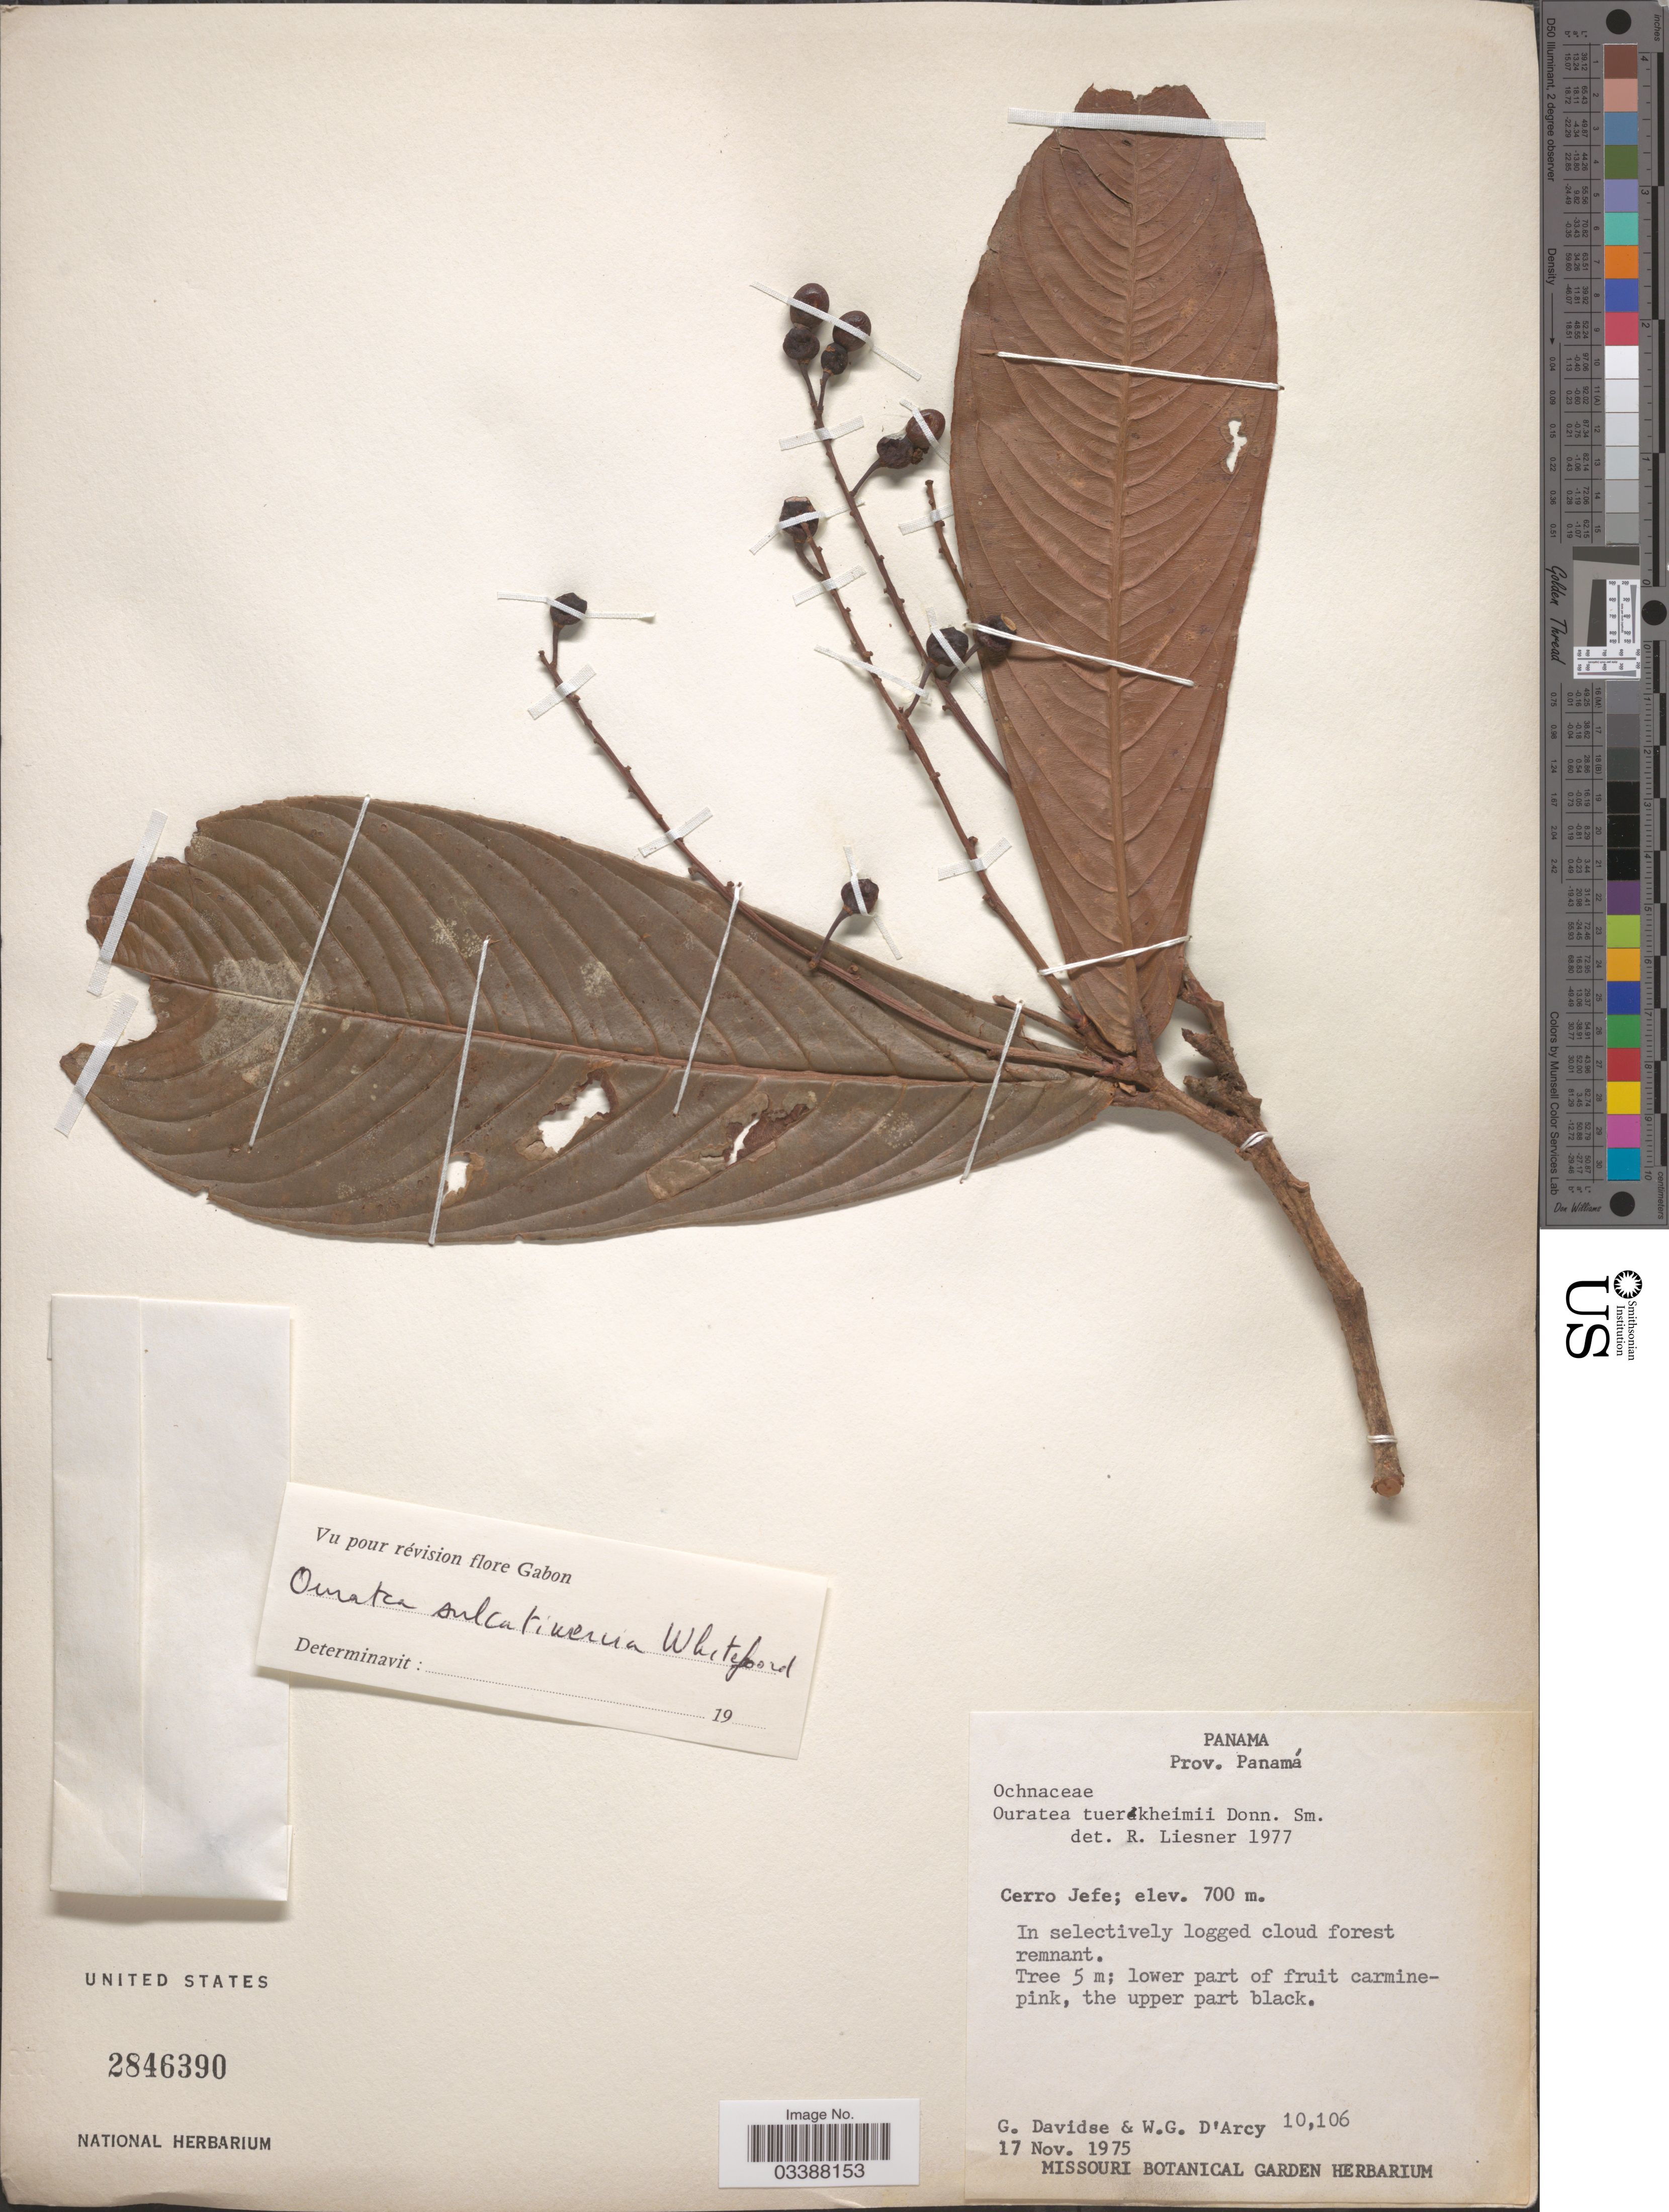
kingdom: Plantae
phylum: Tracheophyta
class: Magnoliopsida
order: Malpighiales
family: Ochnaceae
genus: Ouratea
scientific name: Ouratea sulcatinervia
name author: Whitef.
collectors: G. Davidse & W. G. D'Arcy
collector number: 10106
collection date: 1975-11-17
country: Panama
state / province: Panamá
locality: Cerro Jefe.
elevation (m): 700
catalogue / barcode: US 2846390